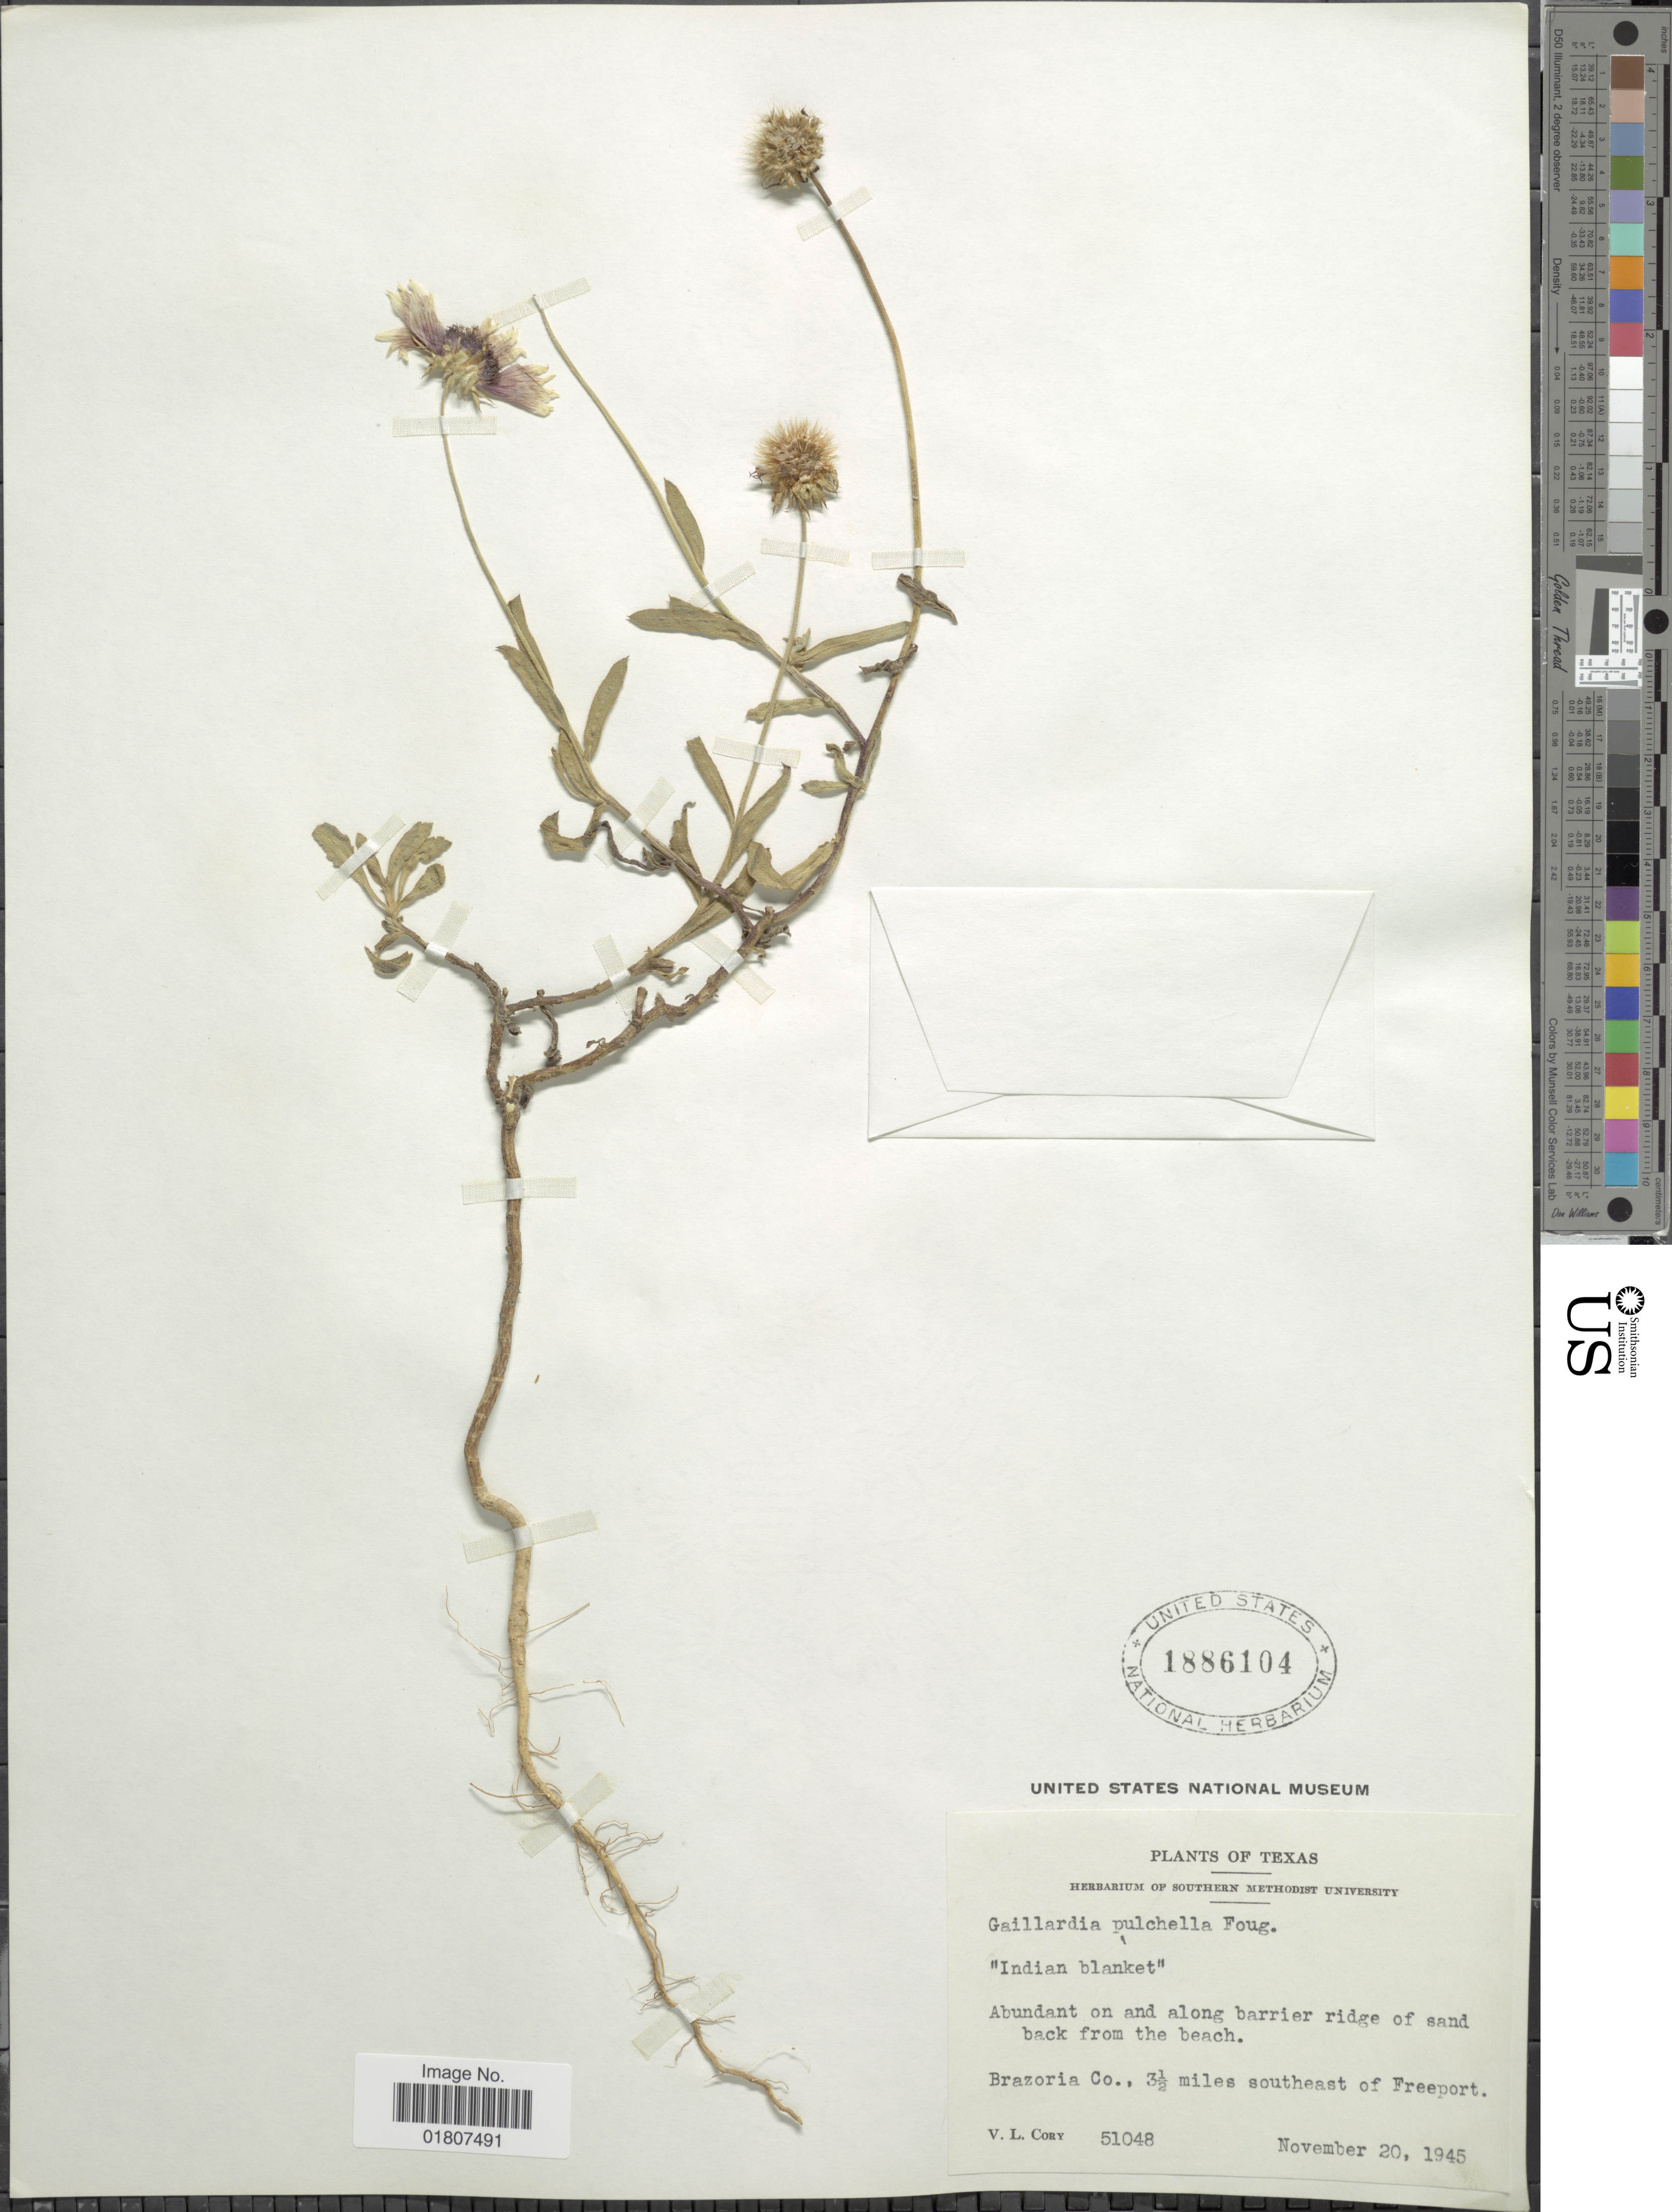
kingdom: Plantae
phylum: Tracheophyta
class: Magnoliopsida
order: Asterales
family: Asteraceae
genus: Gaillardia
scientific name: Gaillardia pulchella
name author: Foug.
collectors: V. Cory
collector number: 51048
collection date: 1945-11-20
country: United States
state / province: Texas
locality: Brazoria Co., 3½ miles southeast of Freeport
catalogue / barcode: US 1886104